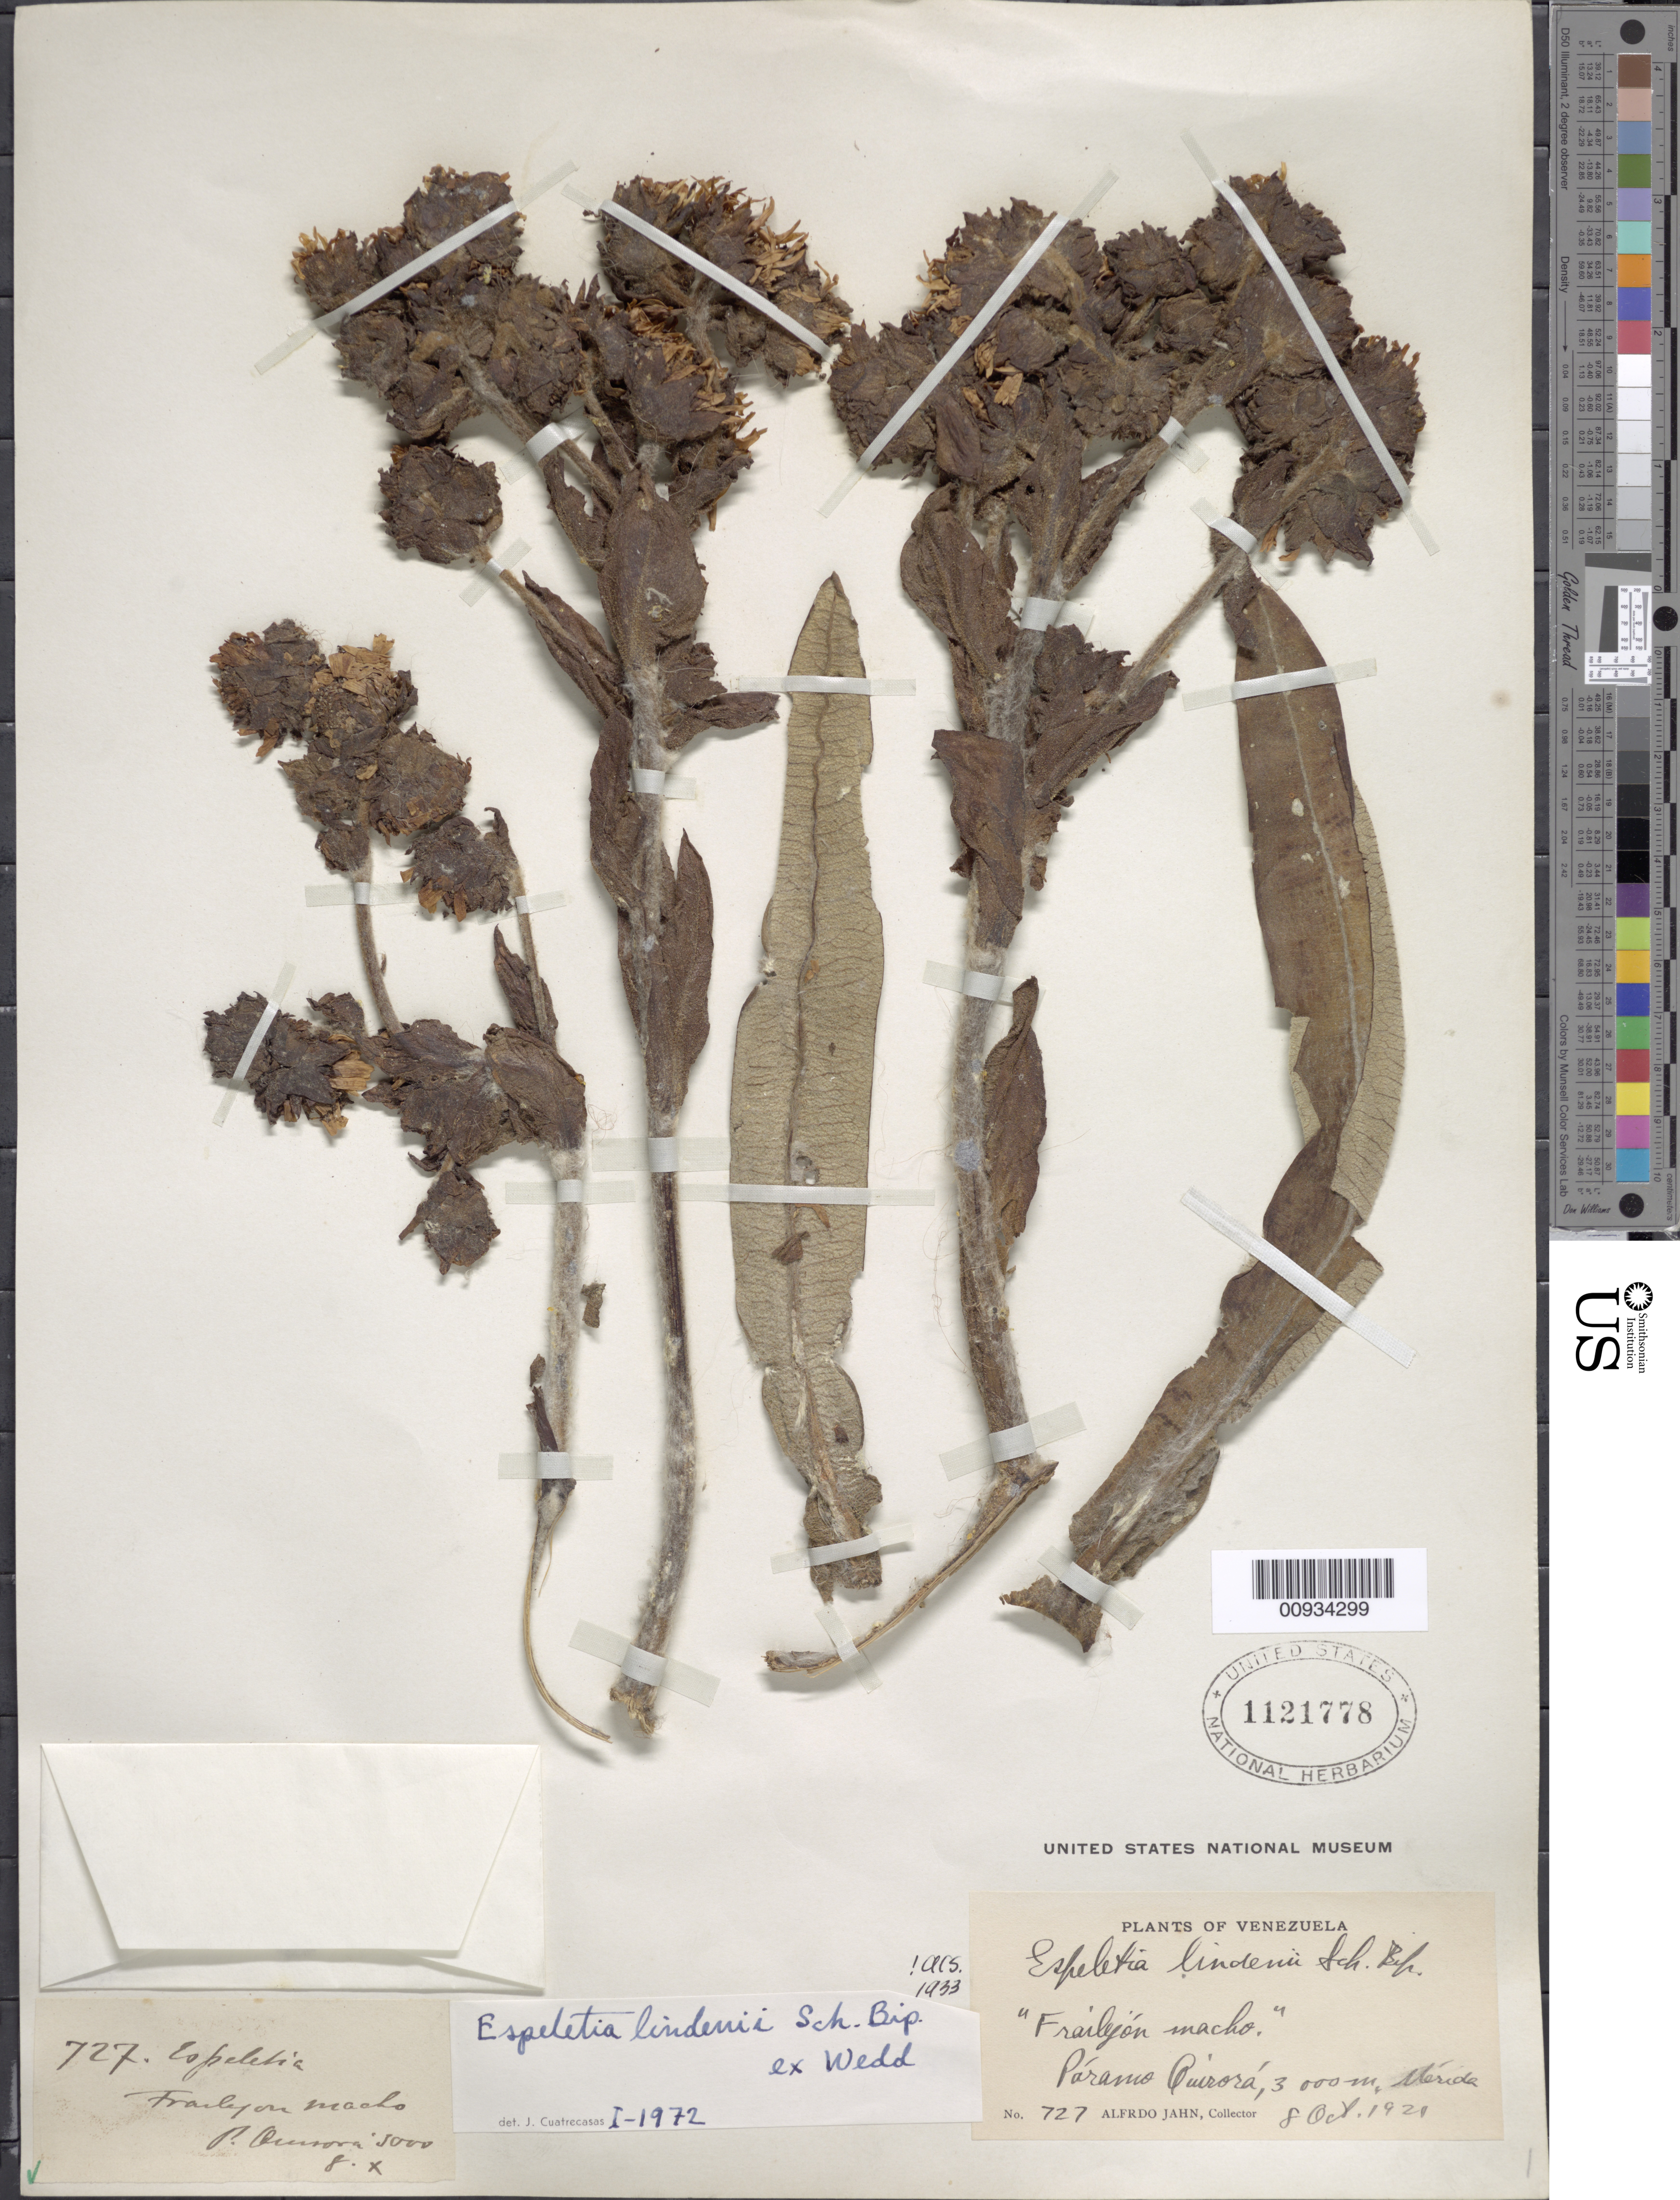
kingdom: Plantae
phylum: Tracheophyta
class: Magnoliopsida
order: Asterales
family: Asteraceae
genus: Ruilopezia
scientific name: Ruilopezia lindenii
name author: (Sch. Bip. ex Wedd.) Cuatrec.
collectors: A. Jahn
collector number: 727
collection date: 1921-10-08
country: Venezuela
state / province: Mérida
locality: Páramo de Quirorá.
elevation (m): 3000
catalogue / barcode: US 1121778